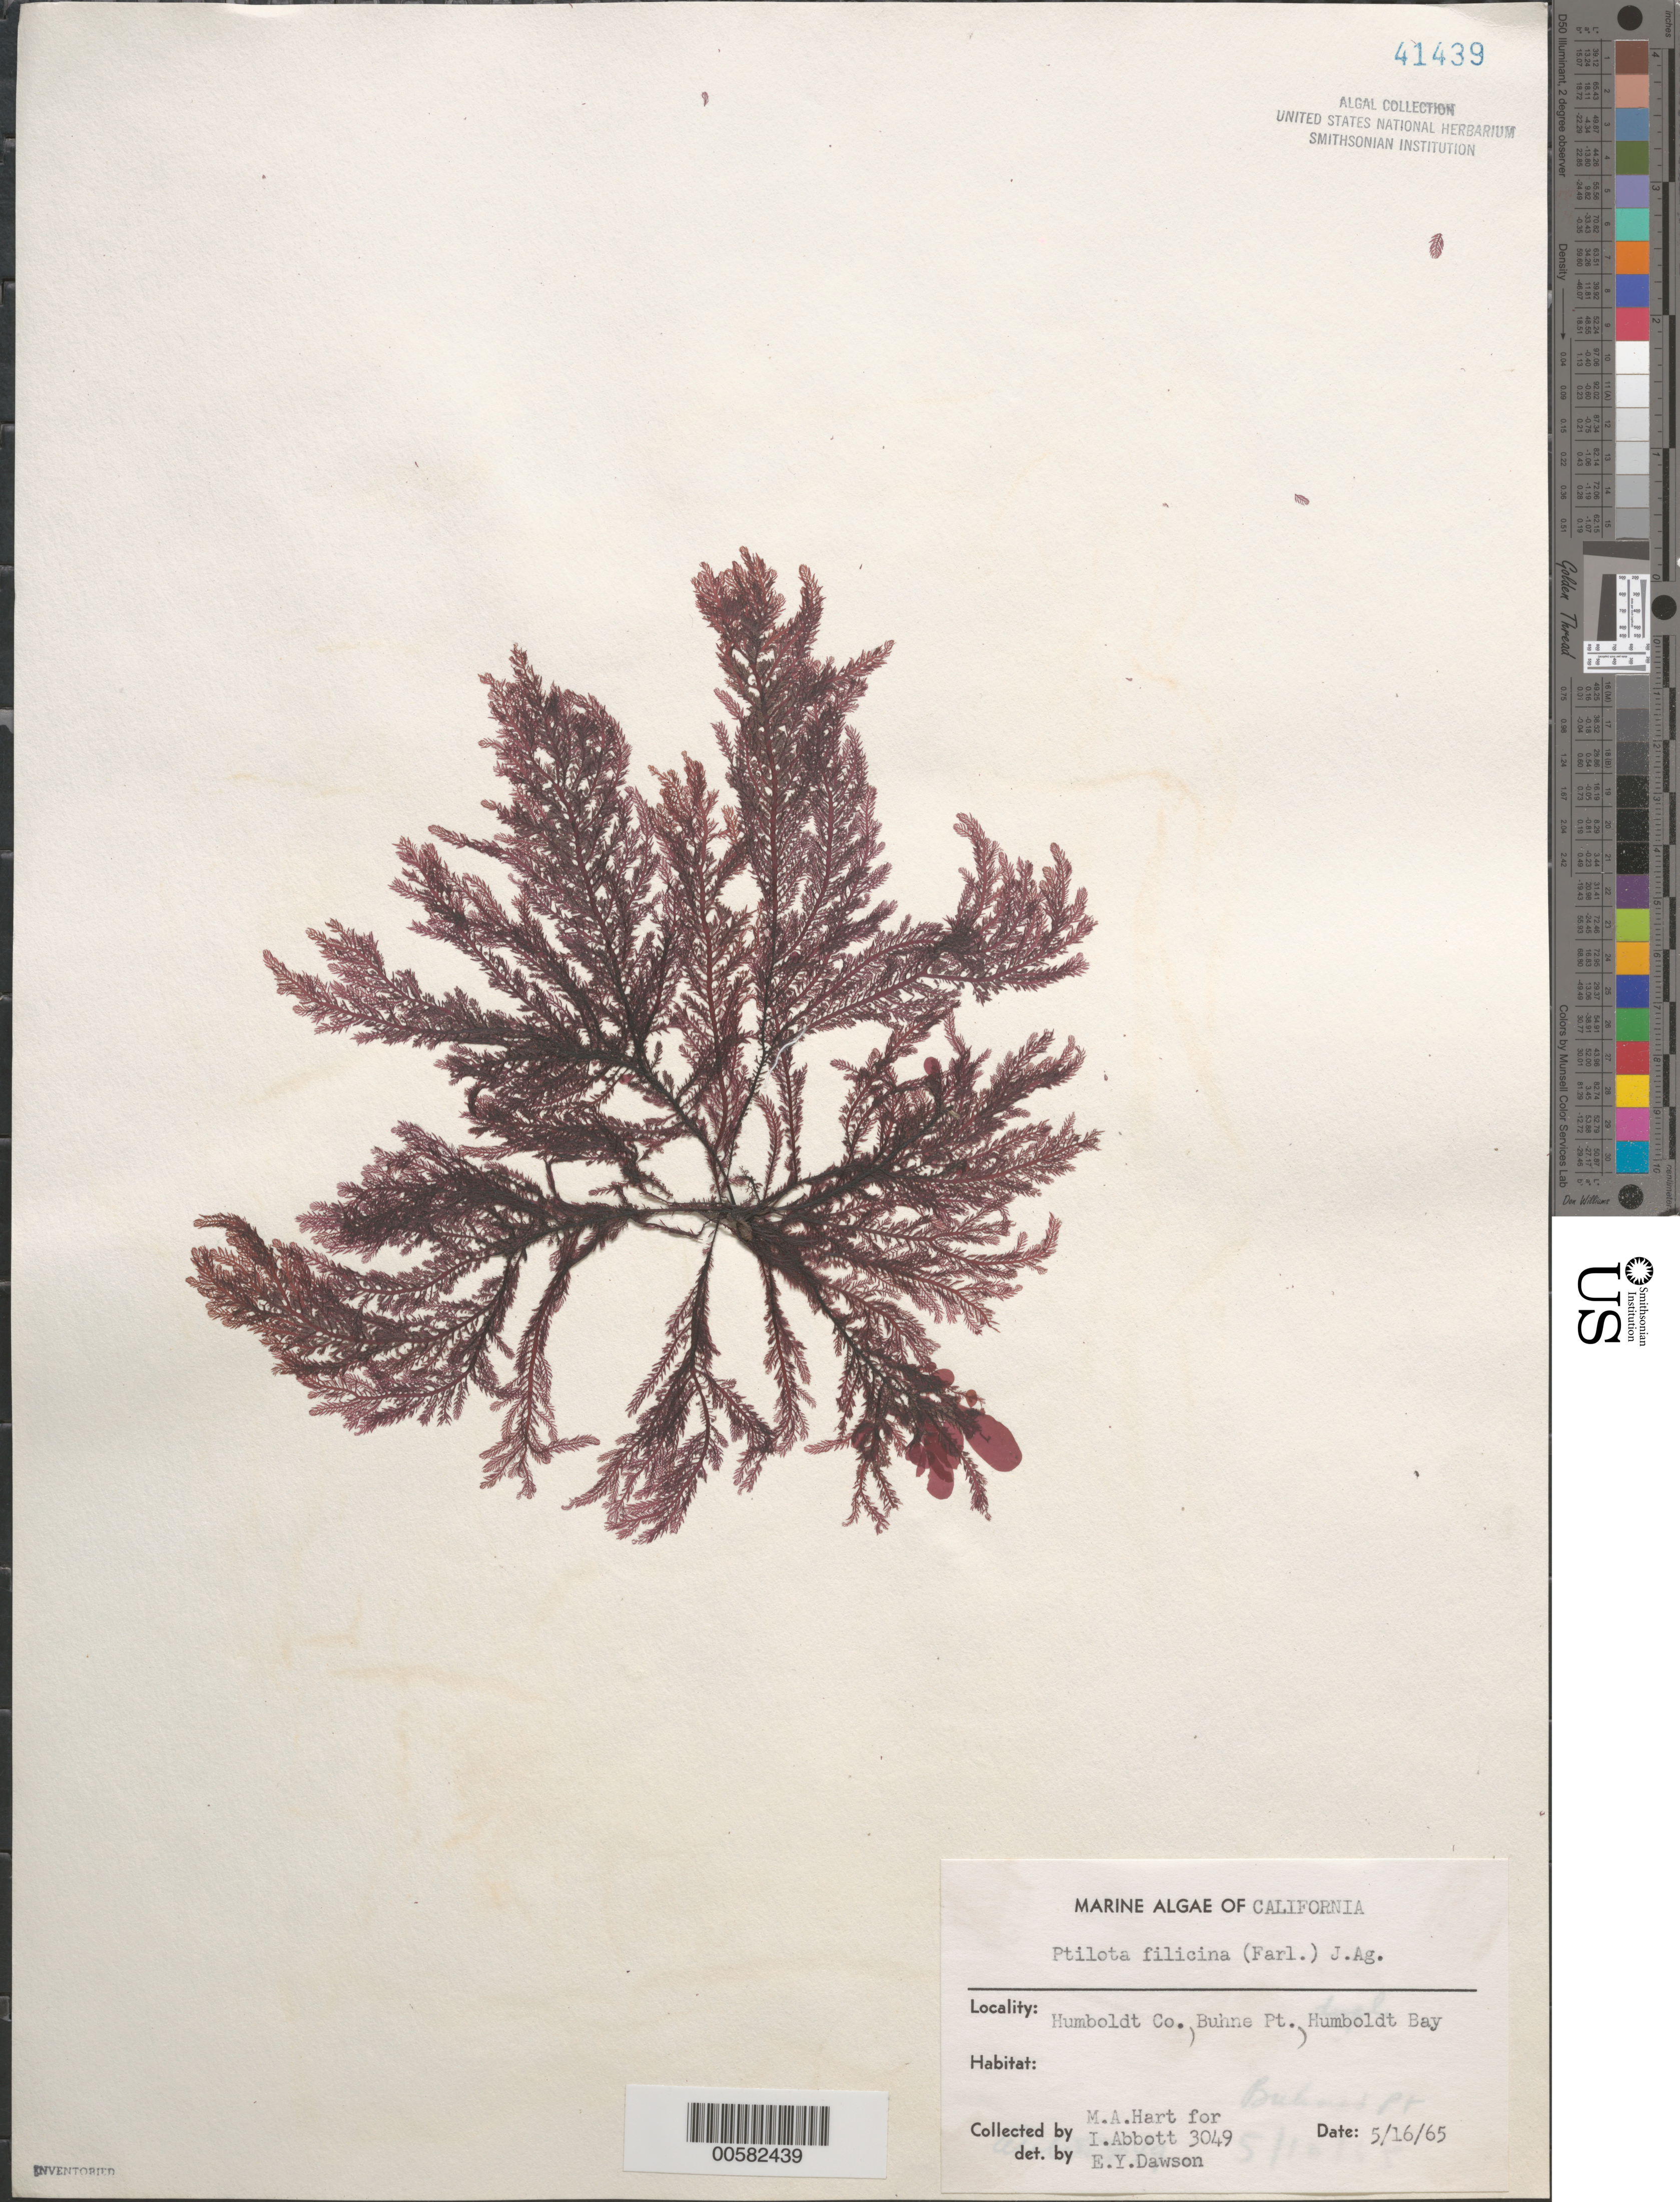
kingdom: Plantae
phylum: Rhodophyta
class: Florideophyceae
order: Ceramiales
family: Wrangeliaceae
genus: Ptilota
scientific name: Ptilota filicina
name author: J. Agardh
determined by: Dawson, E. Y.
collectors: M. A. Hart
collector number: IAA 3049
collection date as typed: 16 May 1965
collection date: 1965-05-16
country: United States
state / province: California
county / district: Humboldt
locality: Buhne Point, Humboldt Bay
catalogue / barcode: US 41439